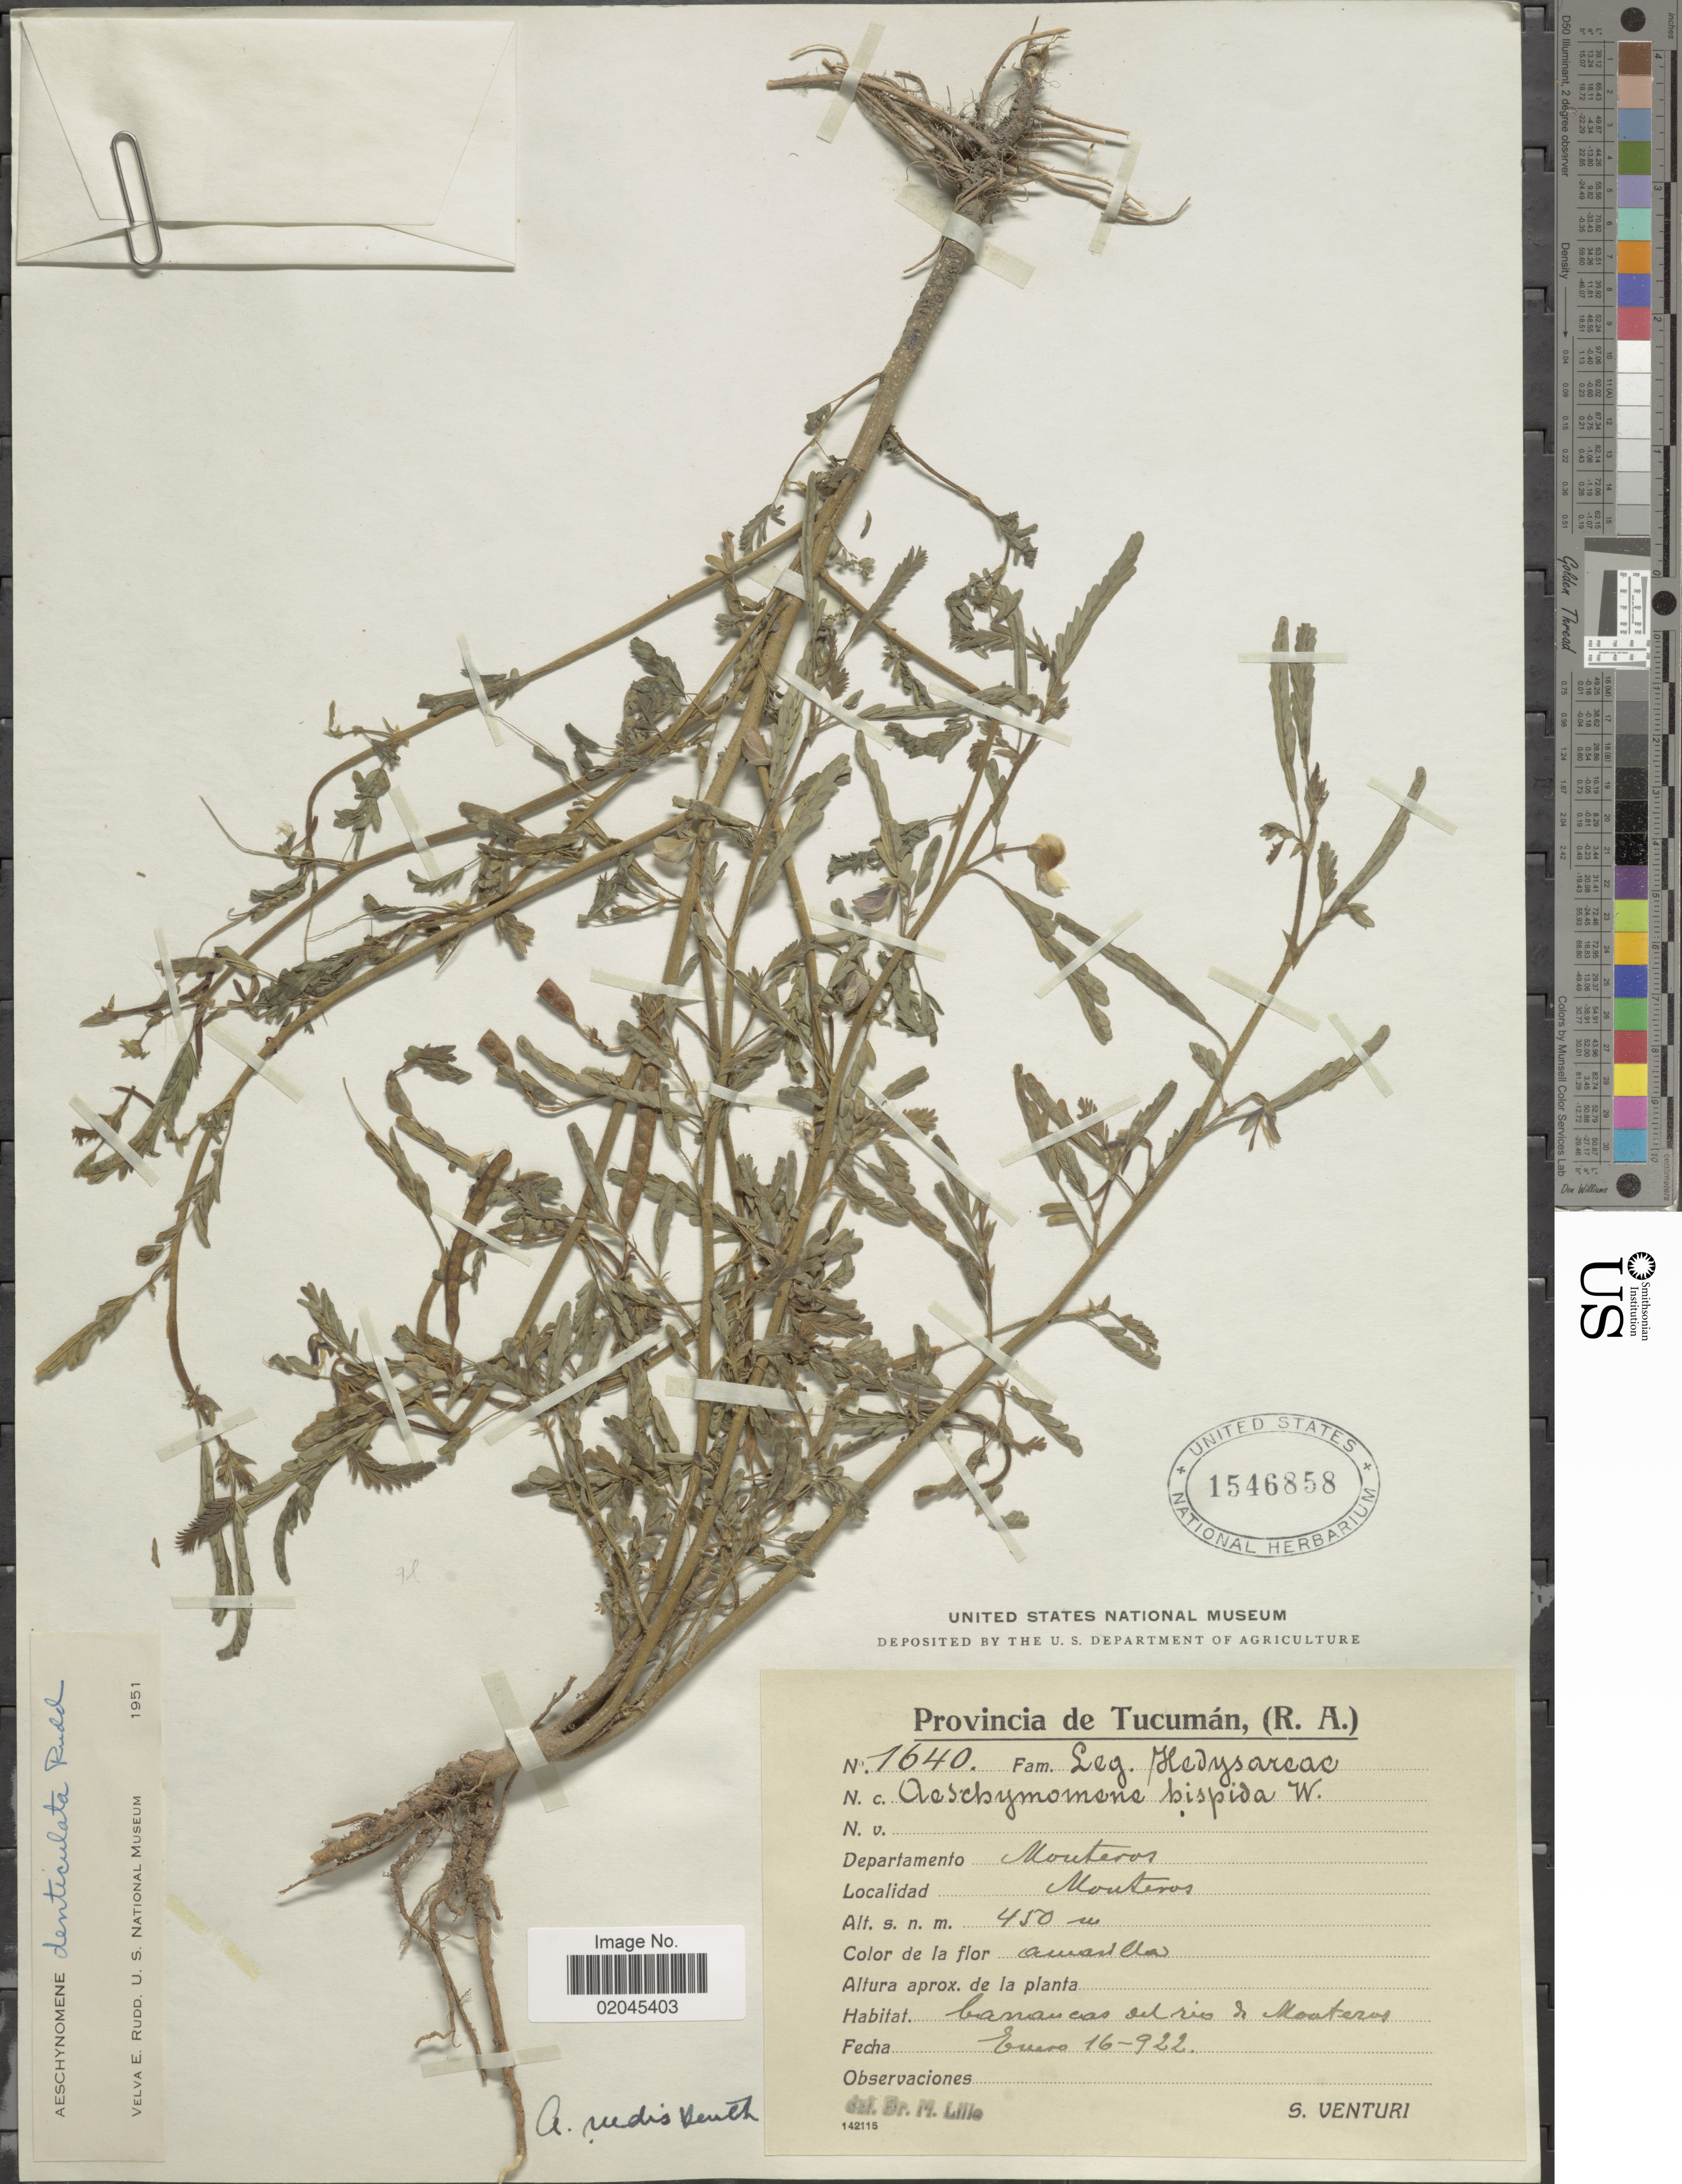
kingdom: Plantae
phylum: Tracheophyta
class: Magnoliopsida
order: Fabales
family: Fabaceae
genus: Aeschynomene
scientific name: Aeschynomene denticulata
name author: Rudd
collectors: S. Venturi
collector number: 1640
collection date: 1922-01-16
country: Argentina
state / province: Tucuman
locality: Provincia de Tucuman, (R.A.) Departamento Monteros, Monteros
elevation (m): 450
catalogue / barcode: US 1546858